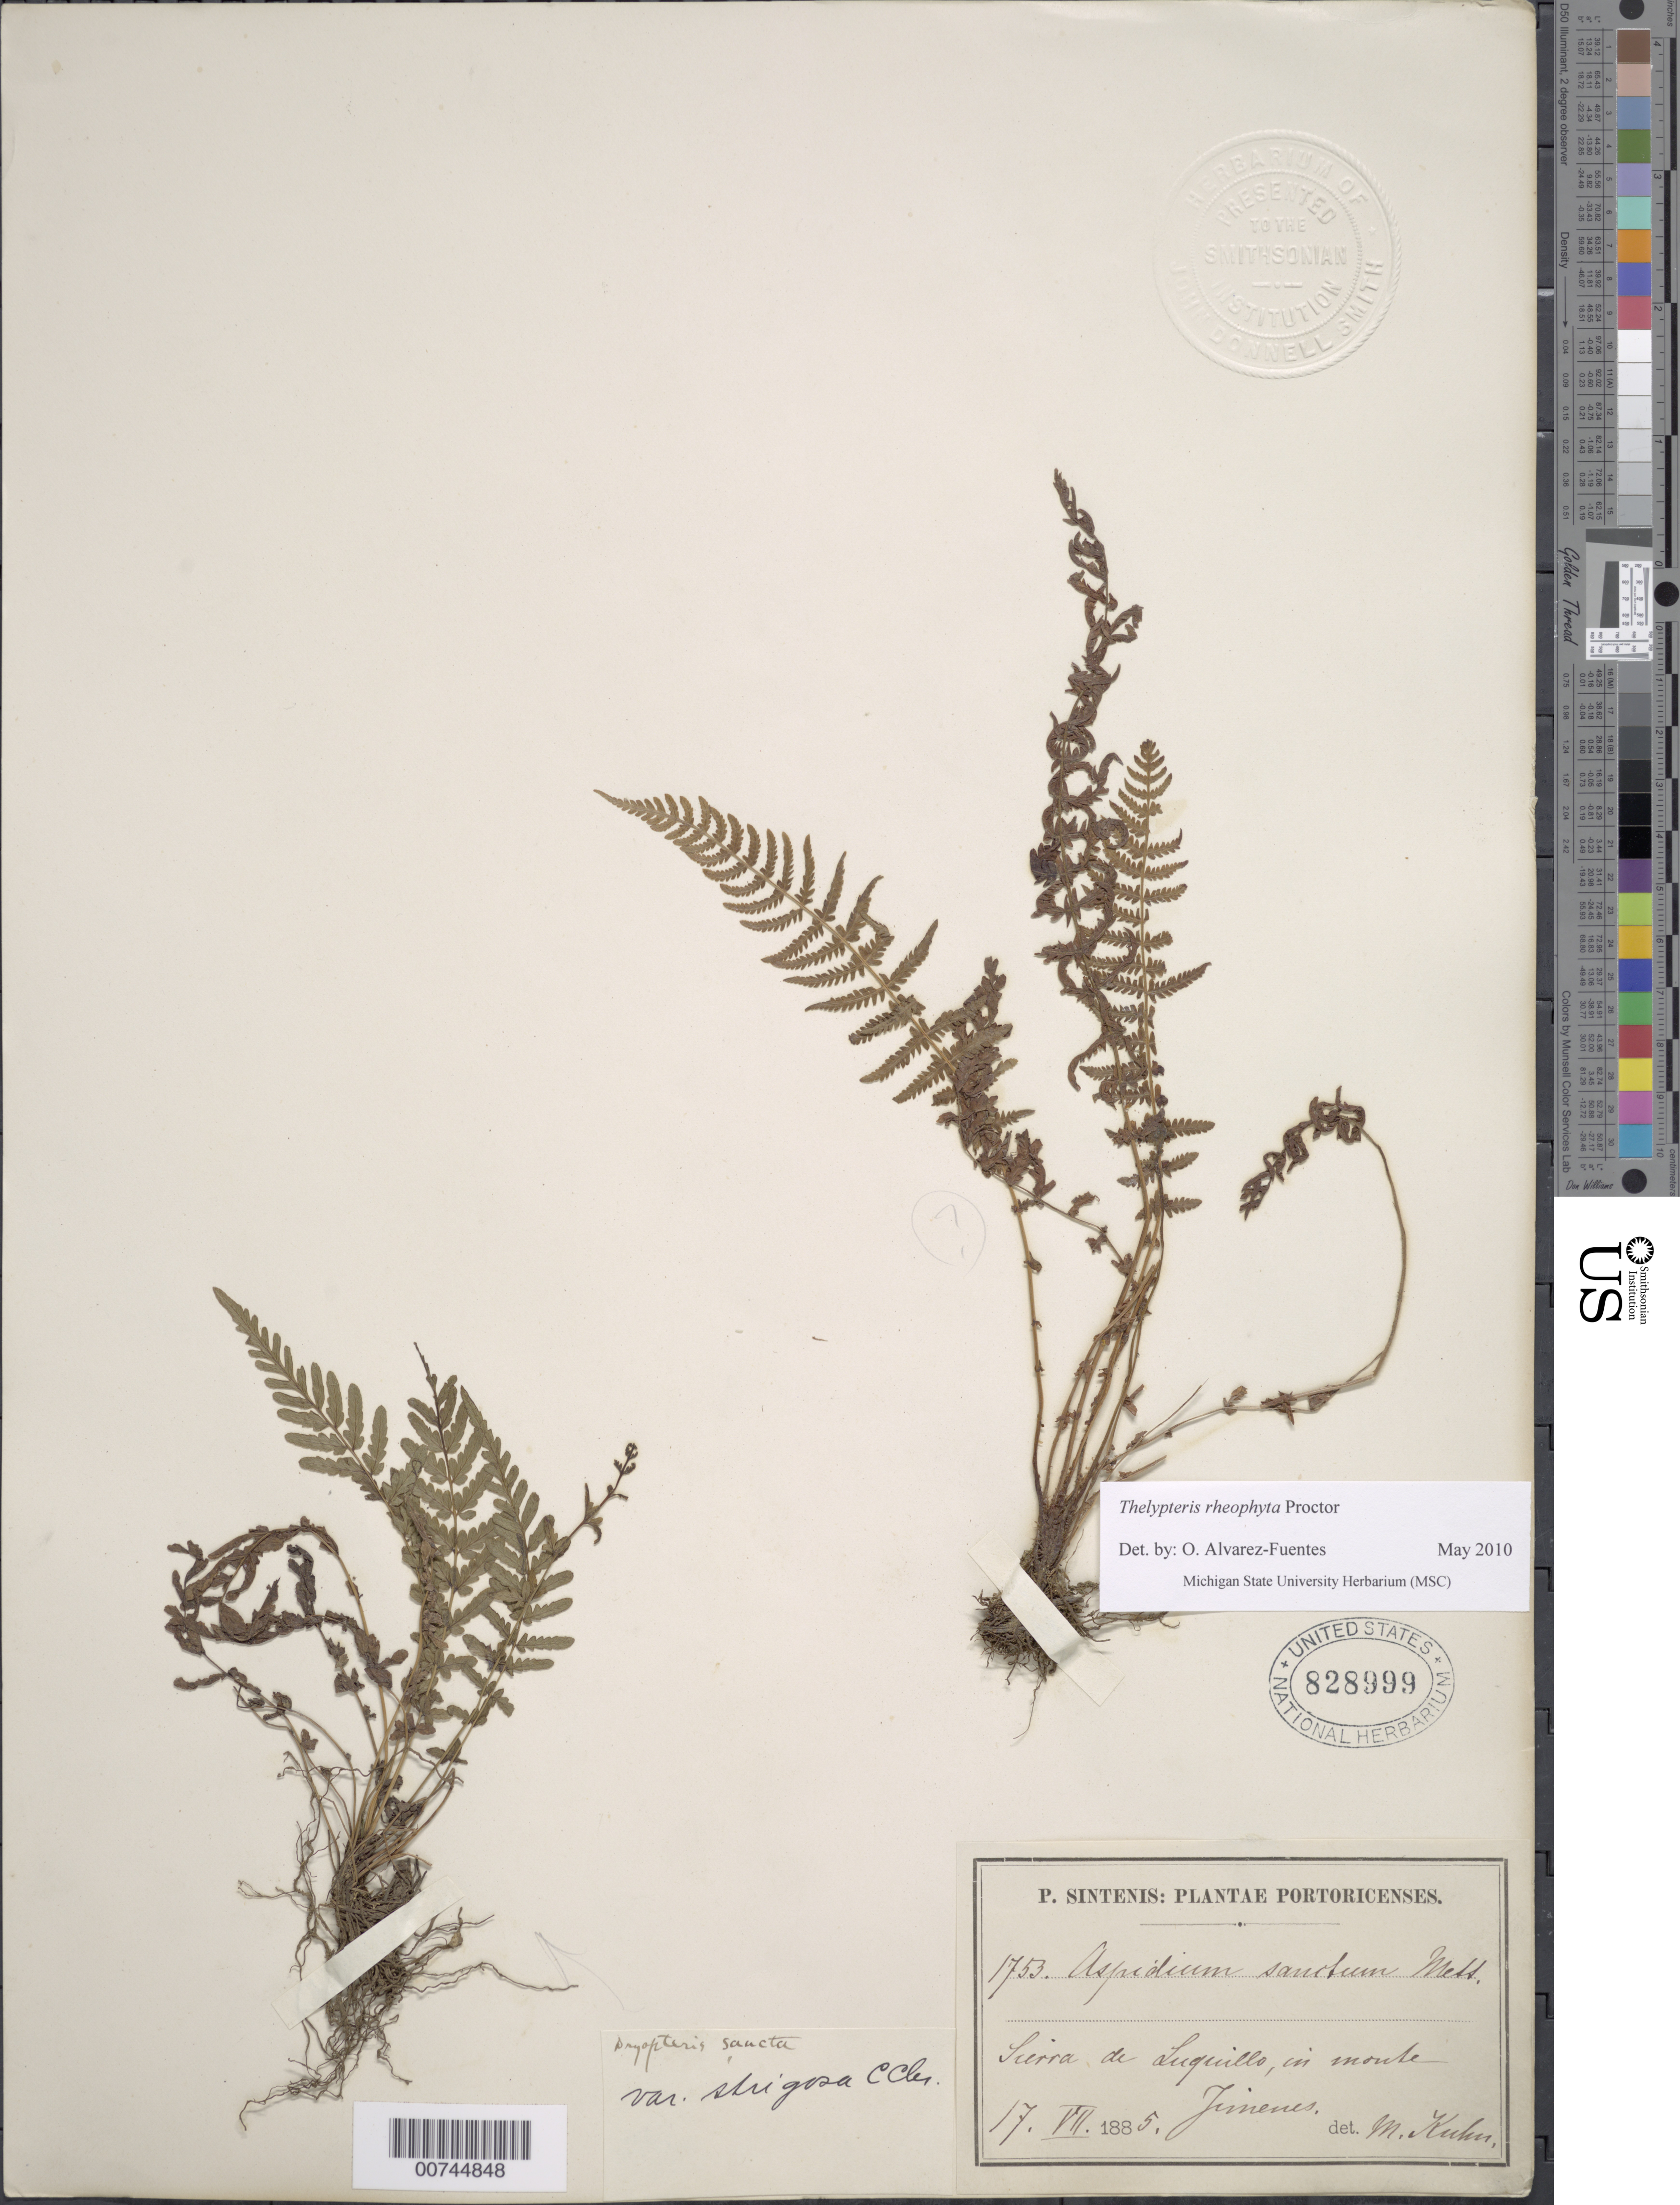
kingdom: Plantae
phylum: Tracheophyta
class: Polypodiopsida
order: Polypodiales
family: Thelypteridaceae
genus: Amauropelta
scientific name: Amauropelta rheophyta (Proctor) comb. nov., ined 2015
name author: (Proctor)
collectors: P. Sintenis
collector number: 1753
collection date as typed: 17 Jul 1885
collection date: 1885-07-17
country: Puerto Rico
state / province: Luquillo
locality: Sierra de Luquillo, in monte Jimenes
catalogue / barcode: US 828999